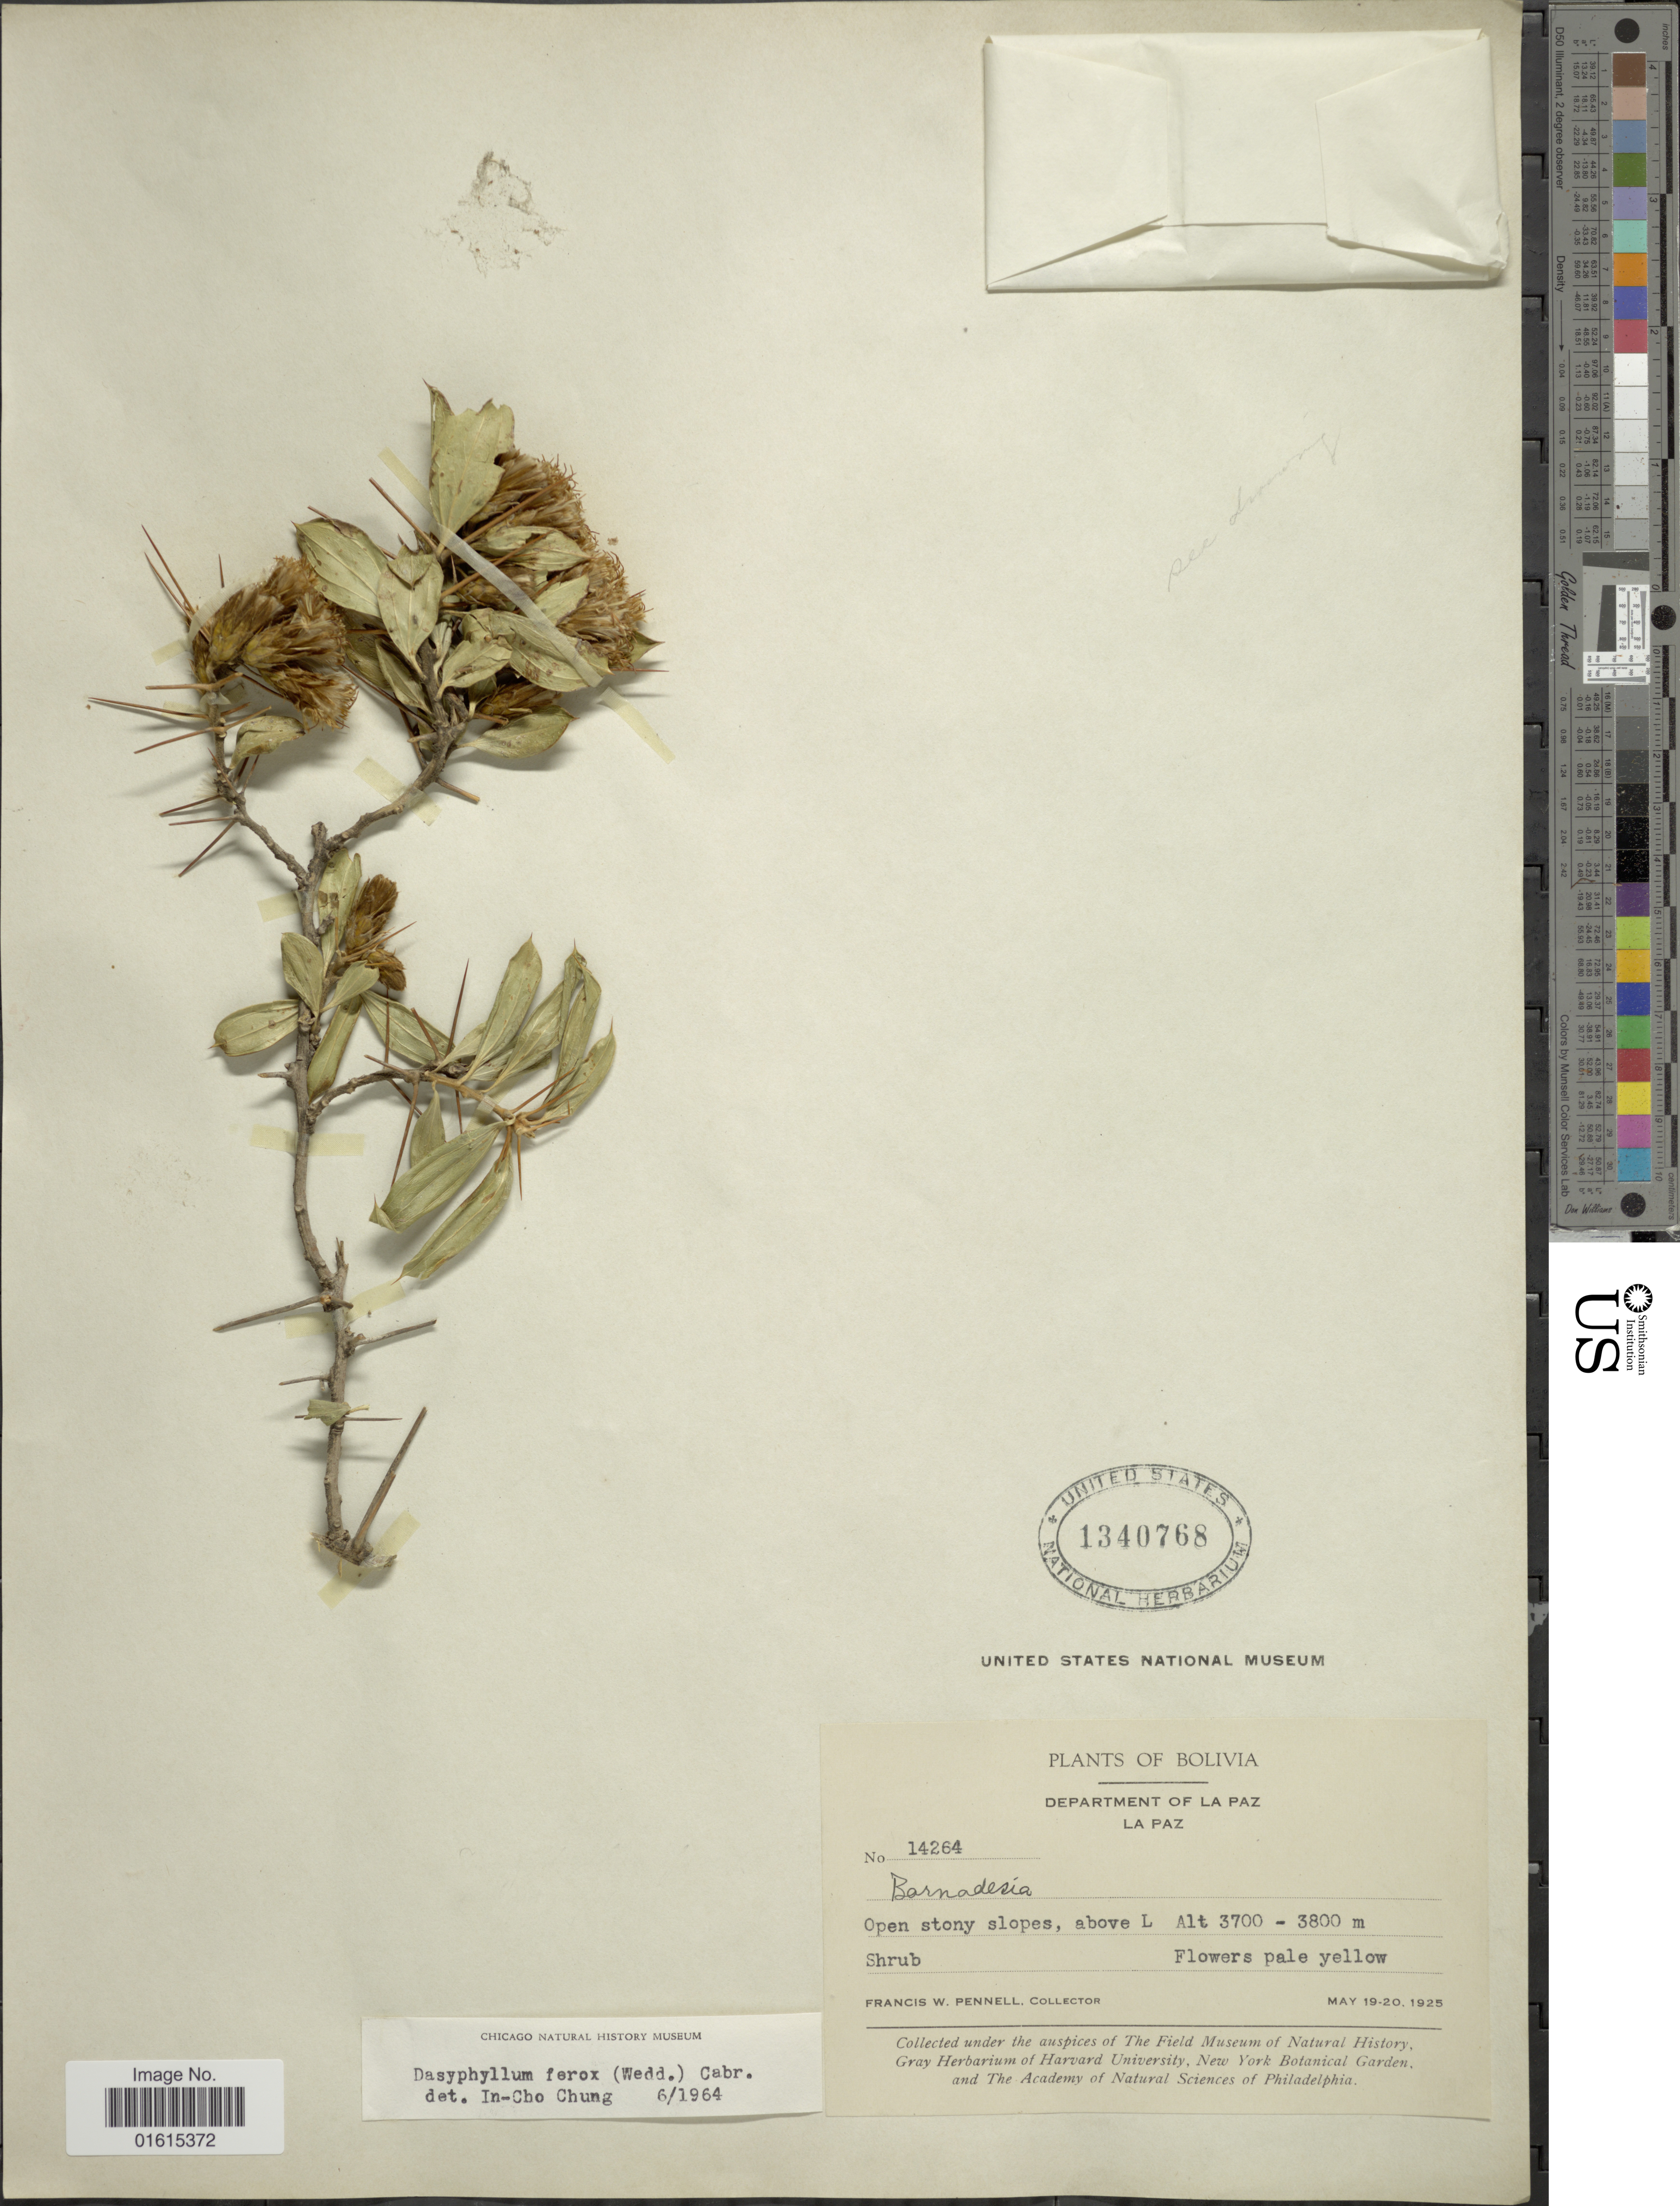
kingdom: Plantae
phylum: Tracheophyta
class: Magnoliopsida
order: Asterales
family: Asteraceae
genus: Dasyphyllum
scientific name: Dasyphyllum ferox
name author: (Wedd.) Cabrera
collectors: F. W. Pennell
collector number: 14264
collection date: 1925-05-19/1925-05-20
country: Bolivia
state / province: La Paz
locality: Department of La Paz, La Paz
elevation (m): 3700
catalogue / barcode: US 1340768